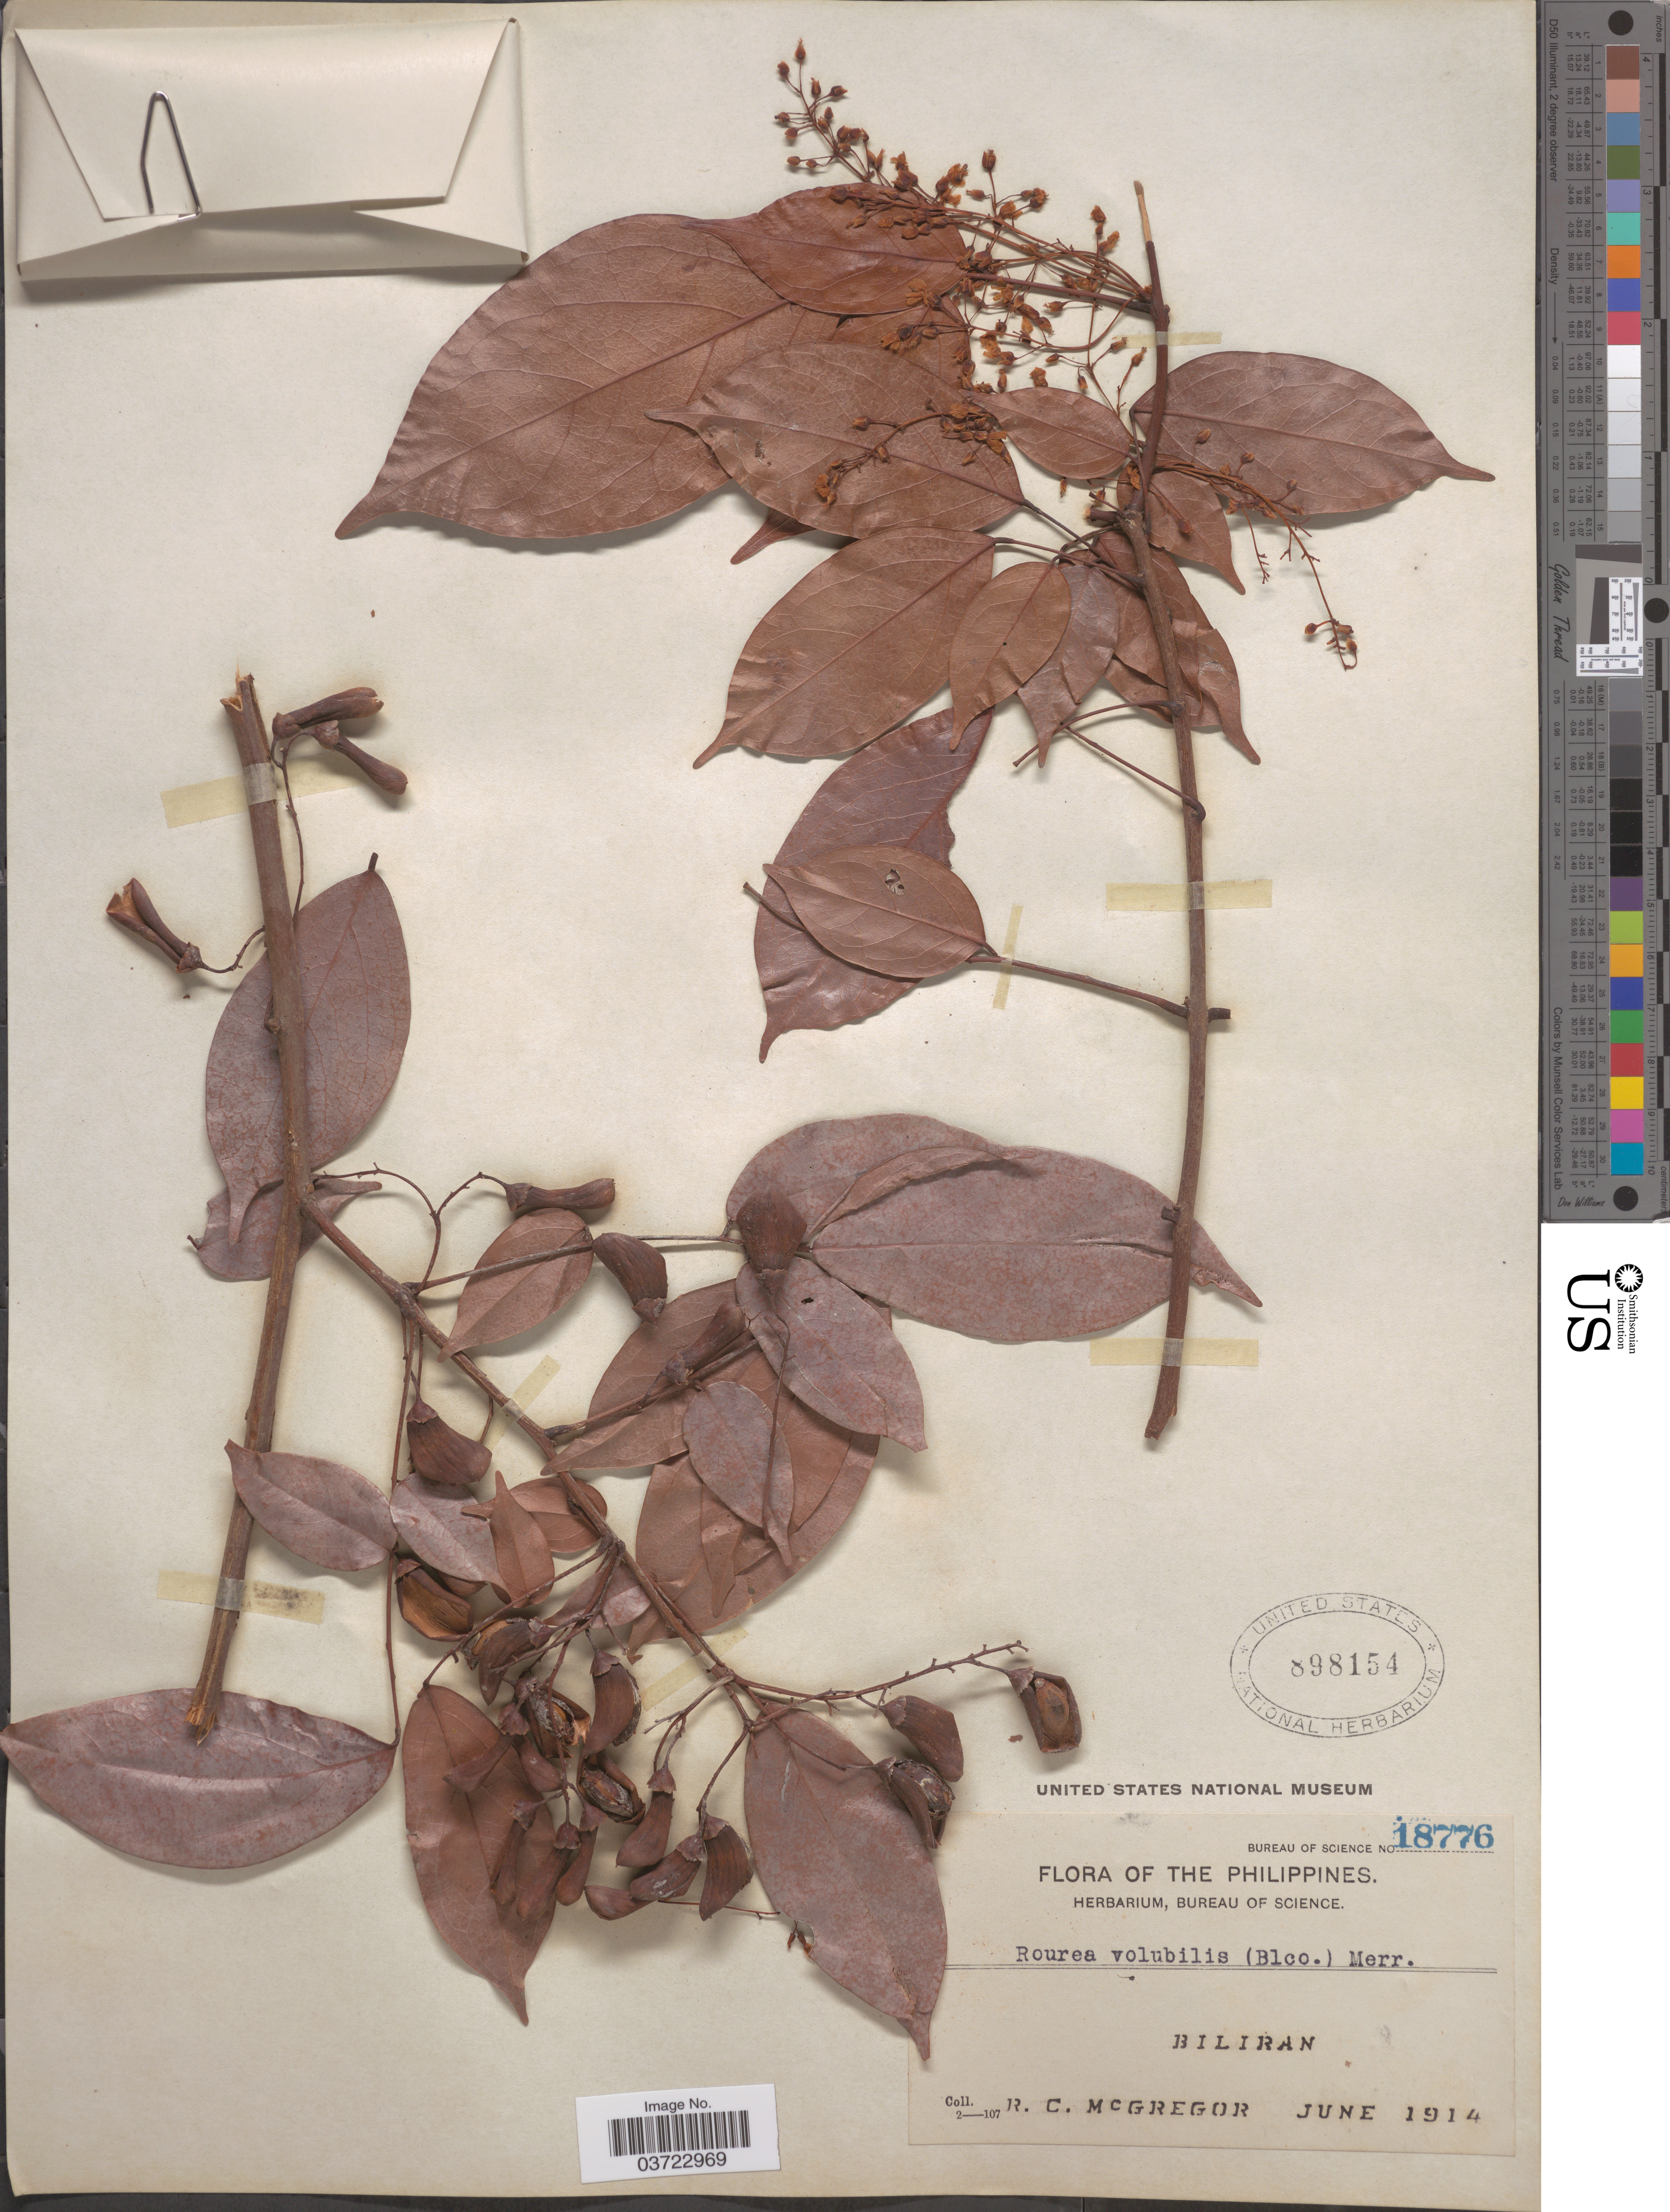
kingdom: Plantae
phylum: Tracheophyta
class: Magnoliopsida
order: Oxalidales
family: Connaraceae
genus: Rourea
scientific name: Rourea volubilis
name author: Merr.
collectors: R. C. McGregor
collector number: Bureau of Science 18776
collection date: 1914-06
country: Philippines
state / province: Eastern Visayas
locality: Biliran.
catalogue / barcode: US 898154